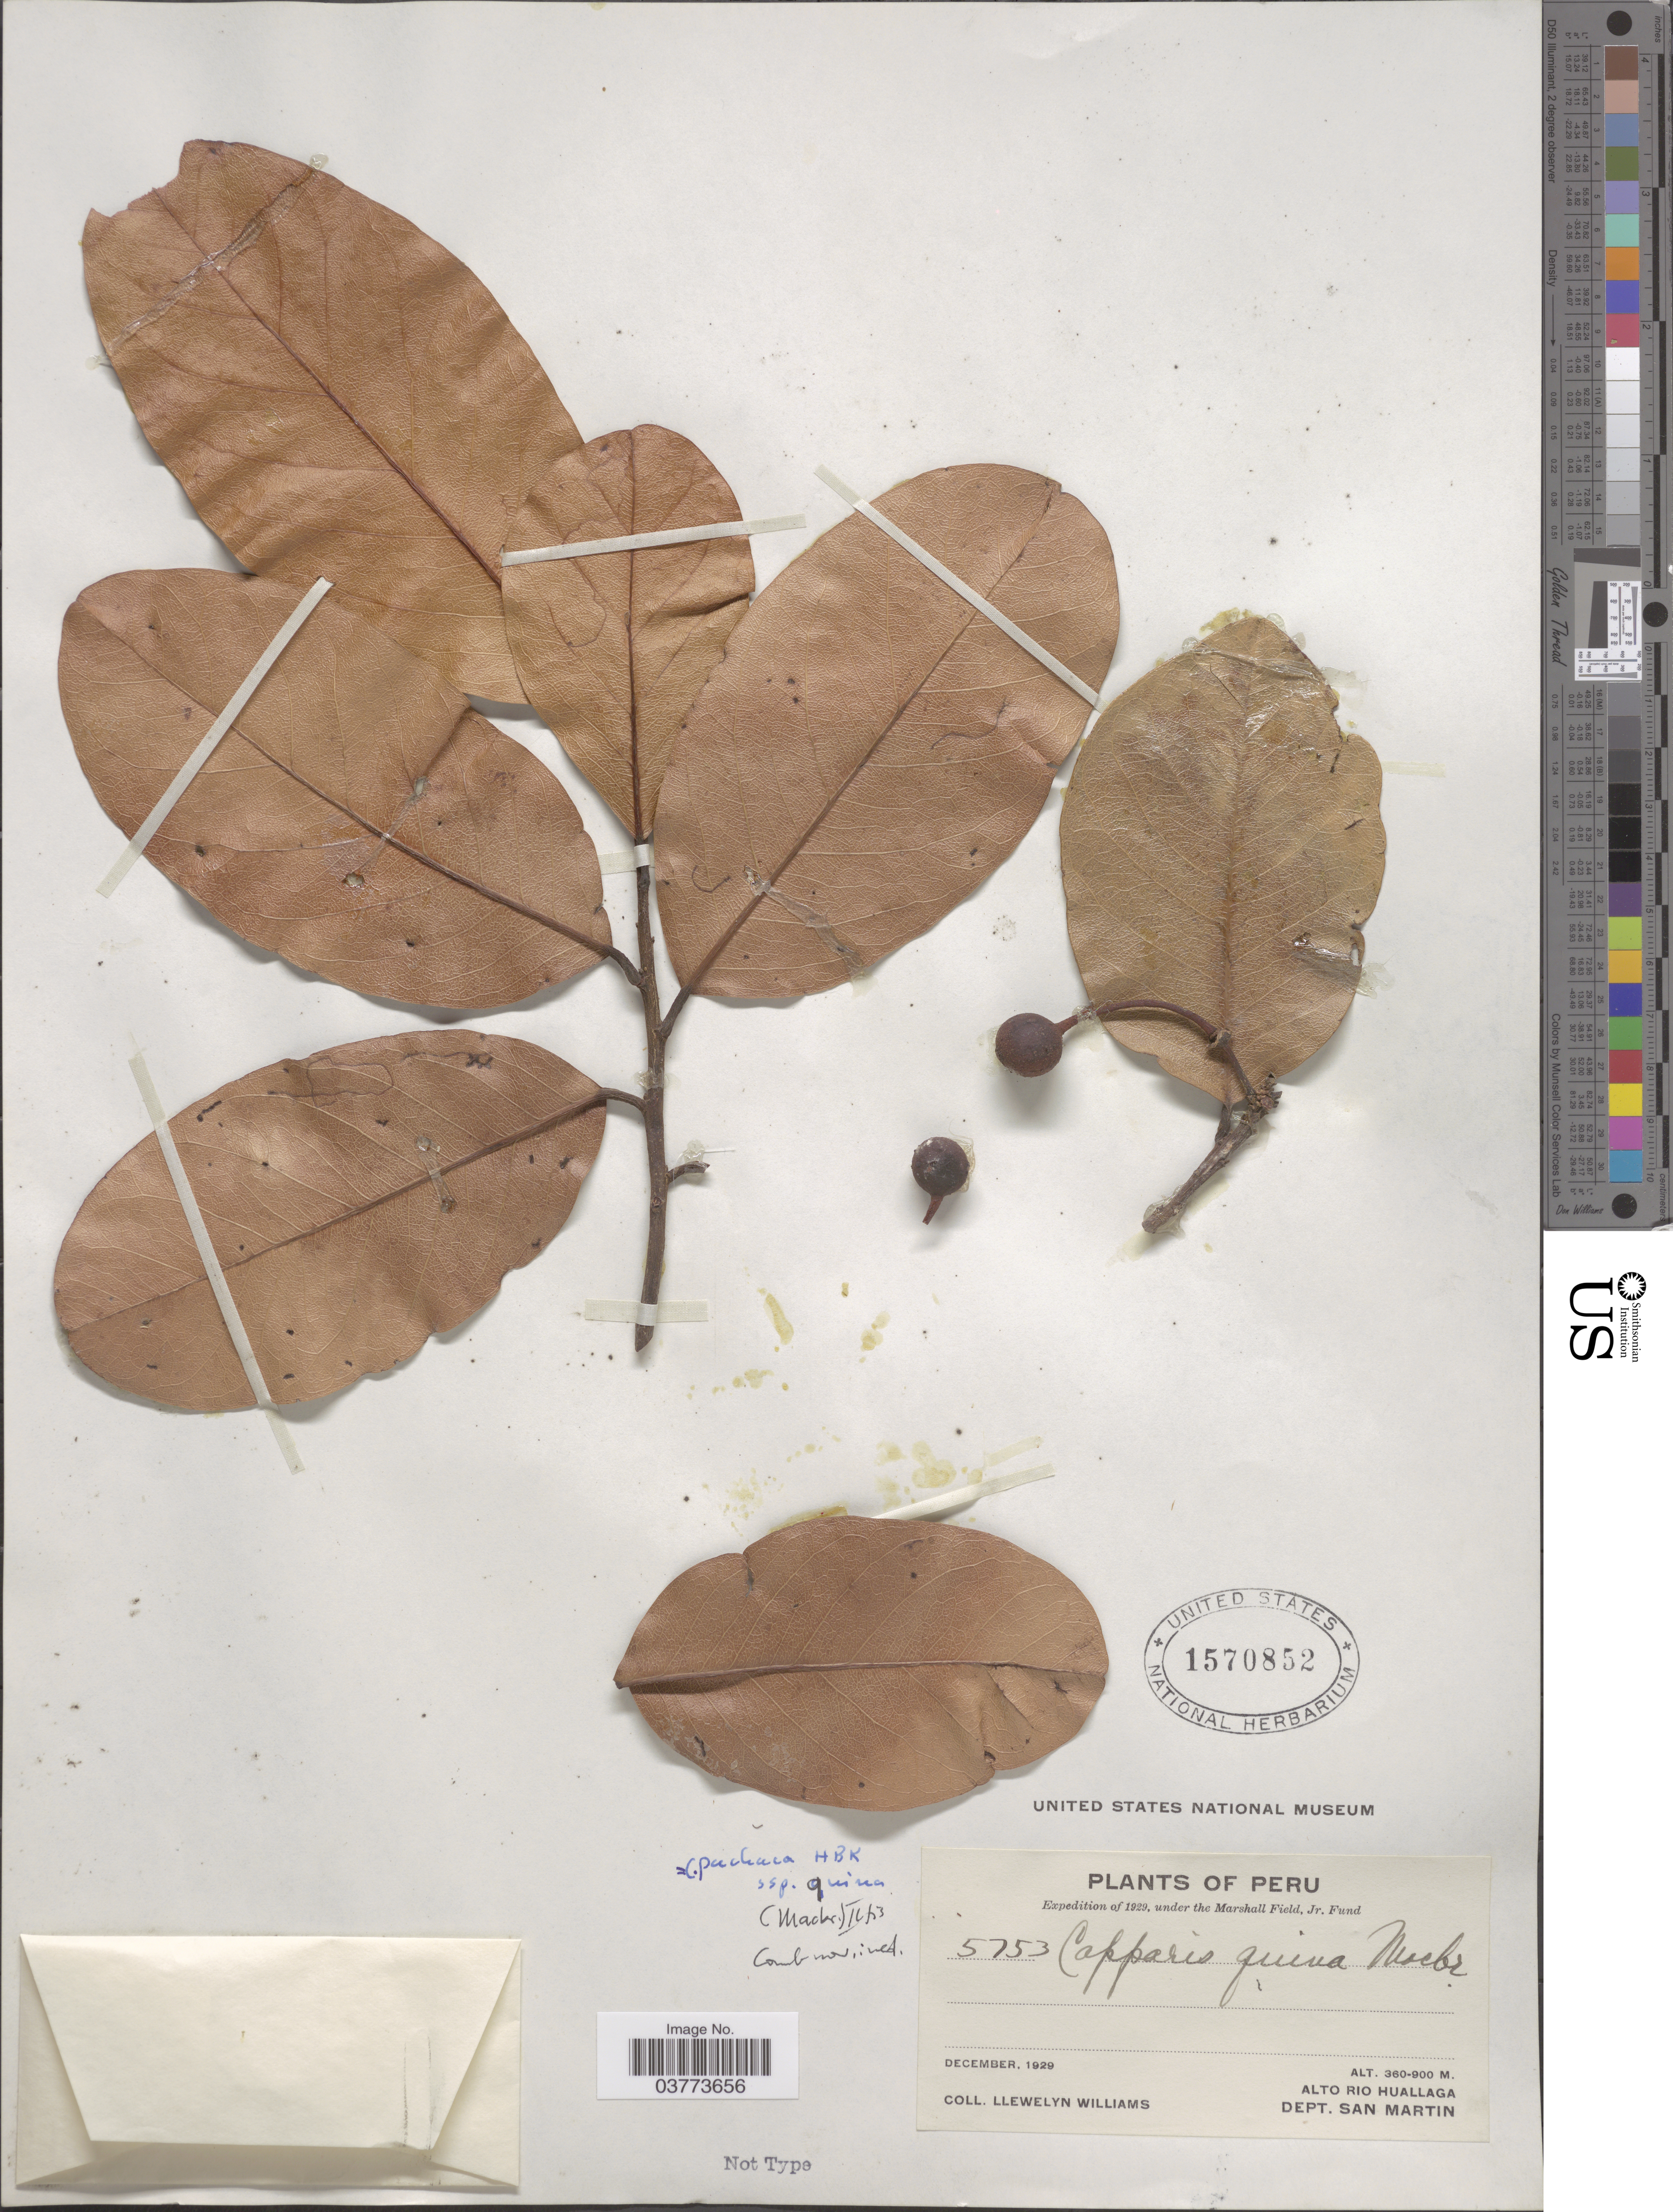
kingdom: Plantae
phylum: Tracheophyta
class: Magnoliopsida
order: Brassicales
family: Capparaceae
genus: Neocapparis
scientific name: Neocapparis quina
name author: (J.F. Macbr.) Cornejo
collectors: Ll. Williams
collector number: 5753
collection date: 1929-12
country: Peru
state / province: San Martín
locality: Alto Rio Huallaga, Dept. San Martin.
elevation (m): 360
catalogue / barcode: US 1570852